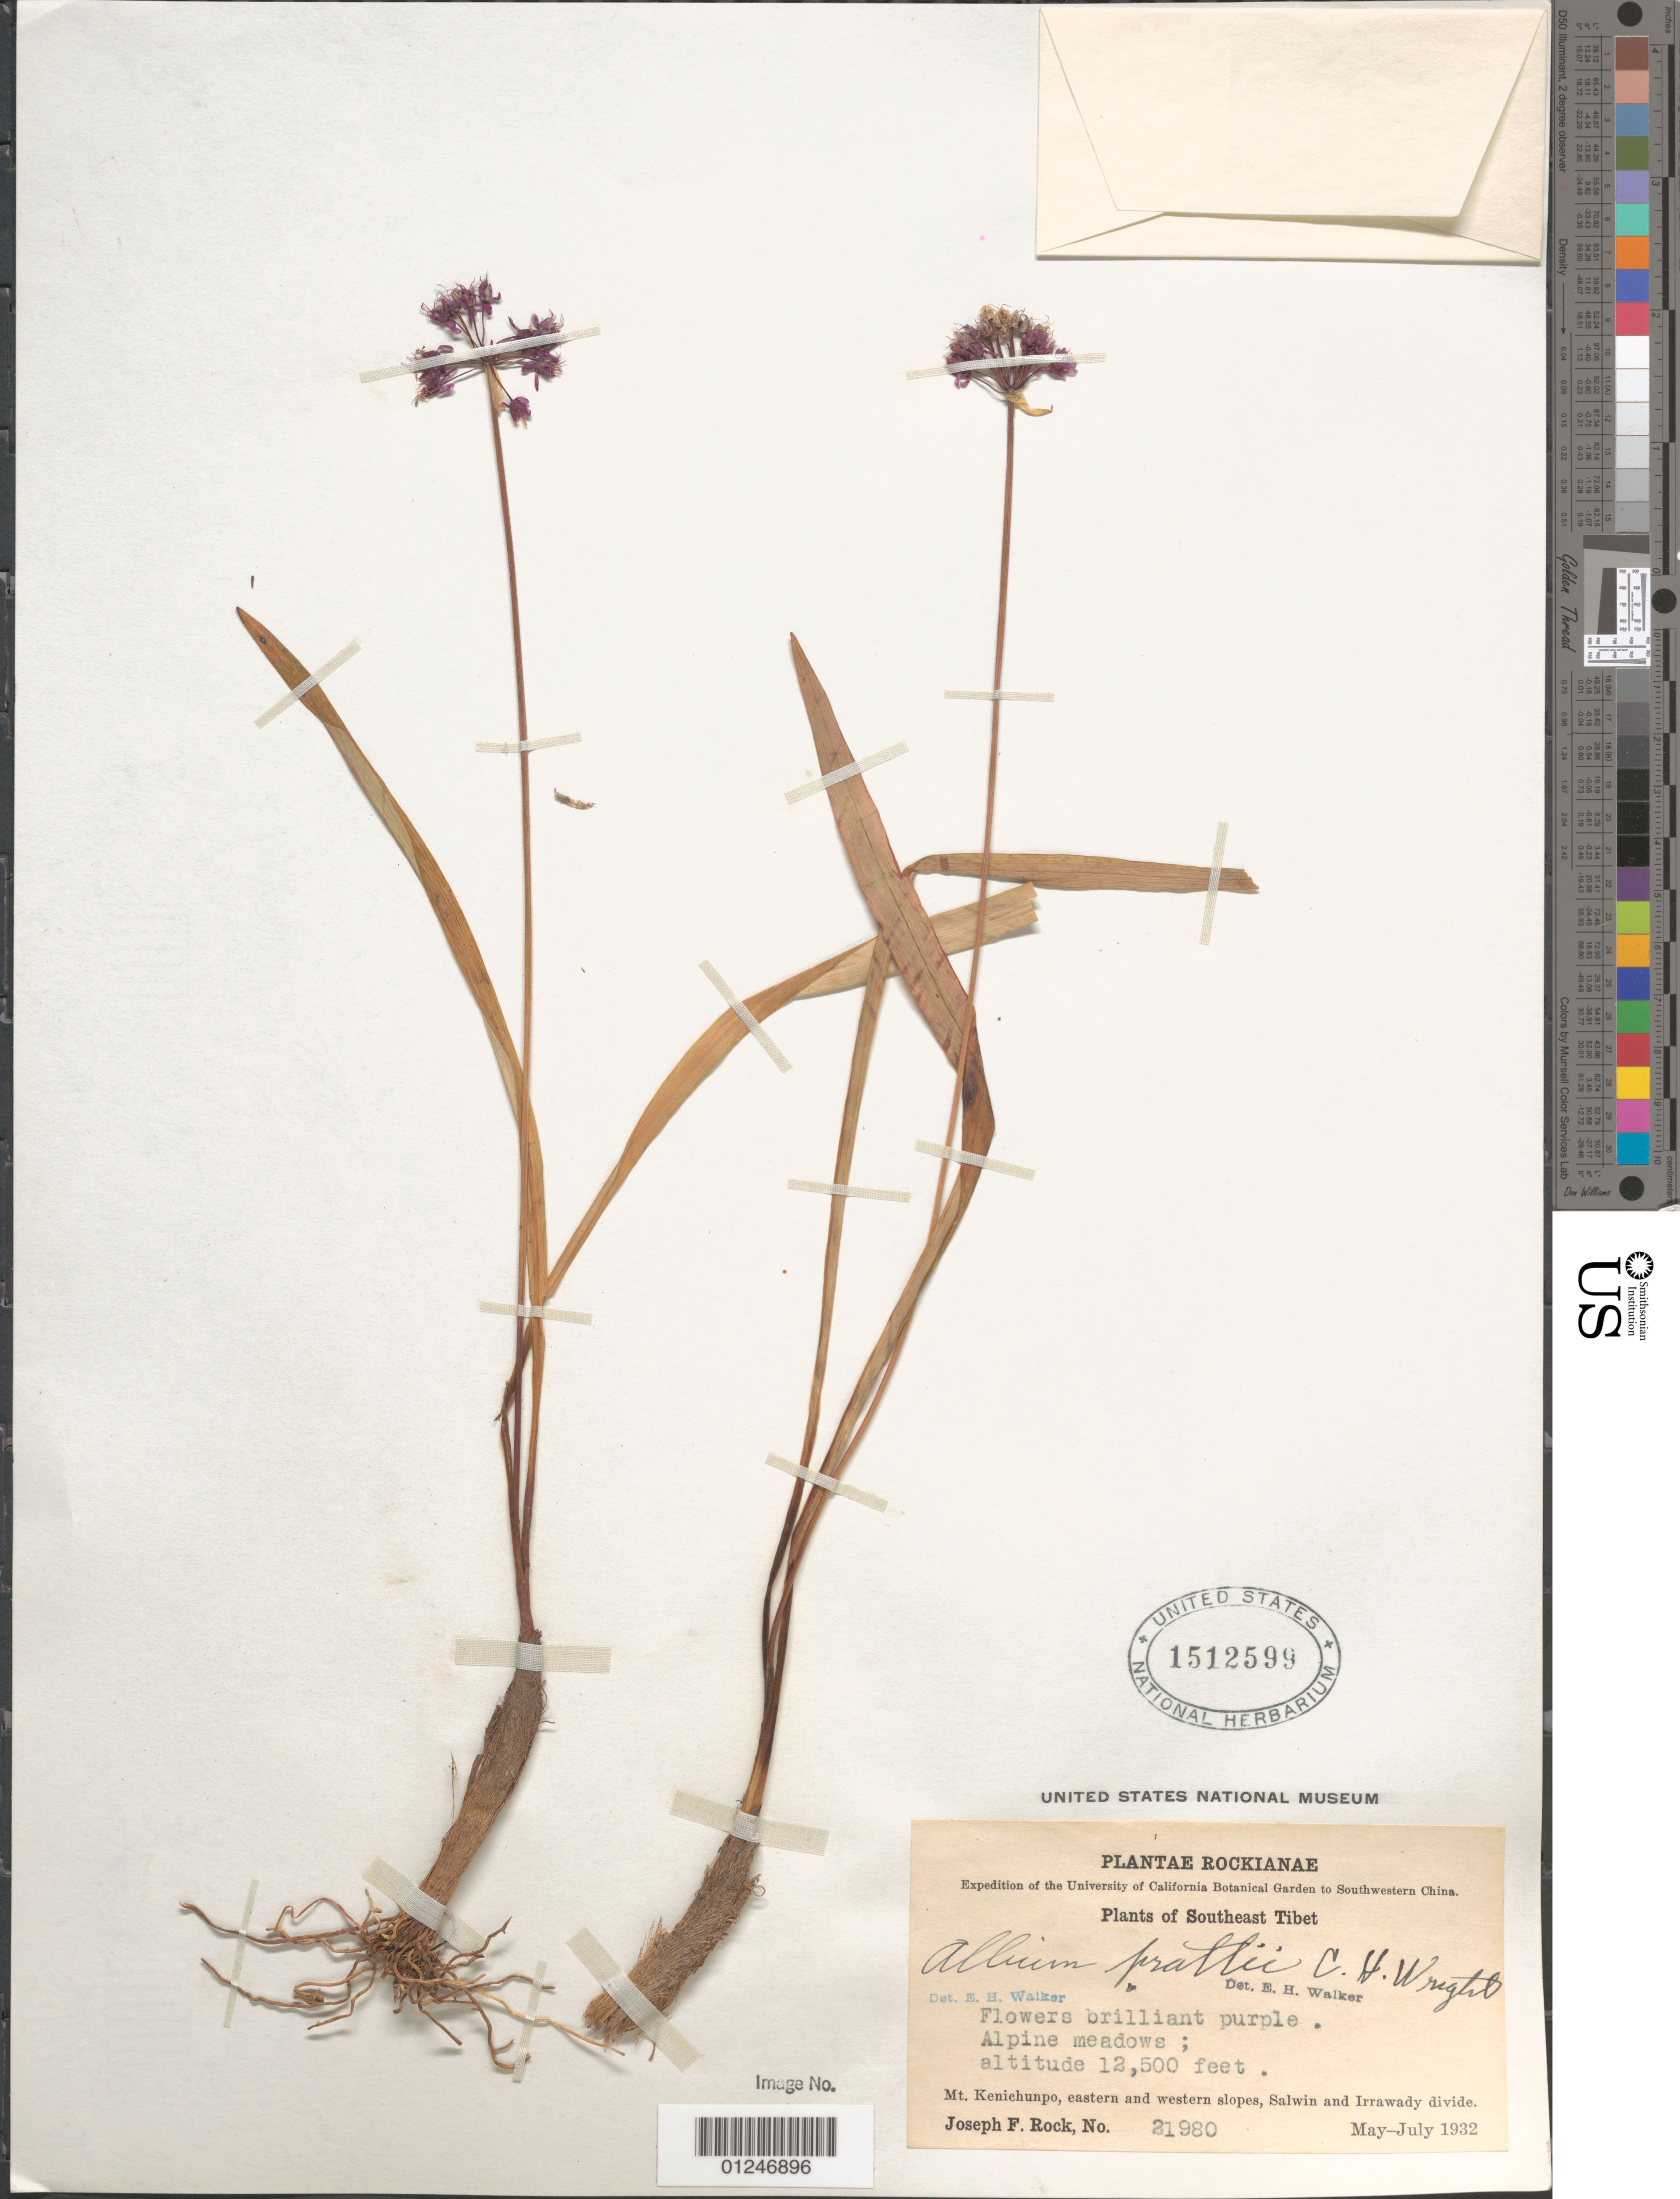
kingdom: Plantae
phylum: Tracheophyta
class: Liliopsida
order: Asparagales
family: Amaryllidaceae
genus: Allium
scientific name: Allium prattii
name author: C.H. Wright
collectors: J. F. Rock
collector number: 21980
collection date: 1932-05/1932-07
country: China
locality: Mt. Kenichunpo, eastern and western slopes, Salwin and Irrawady divide (Southeast Tibet)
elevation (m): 3810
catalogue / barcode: US 1512599